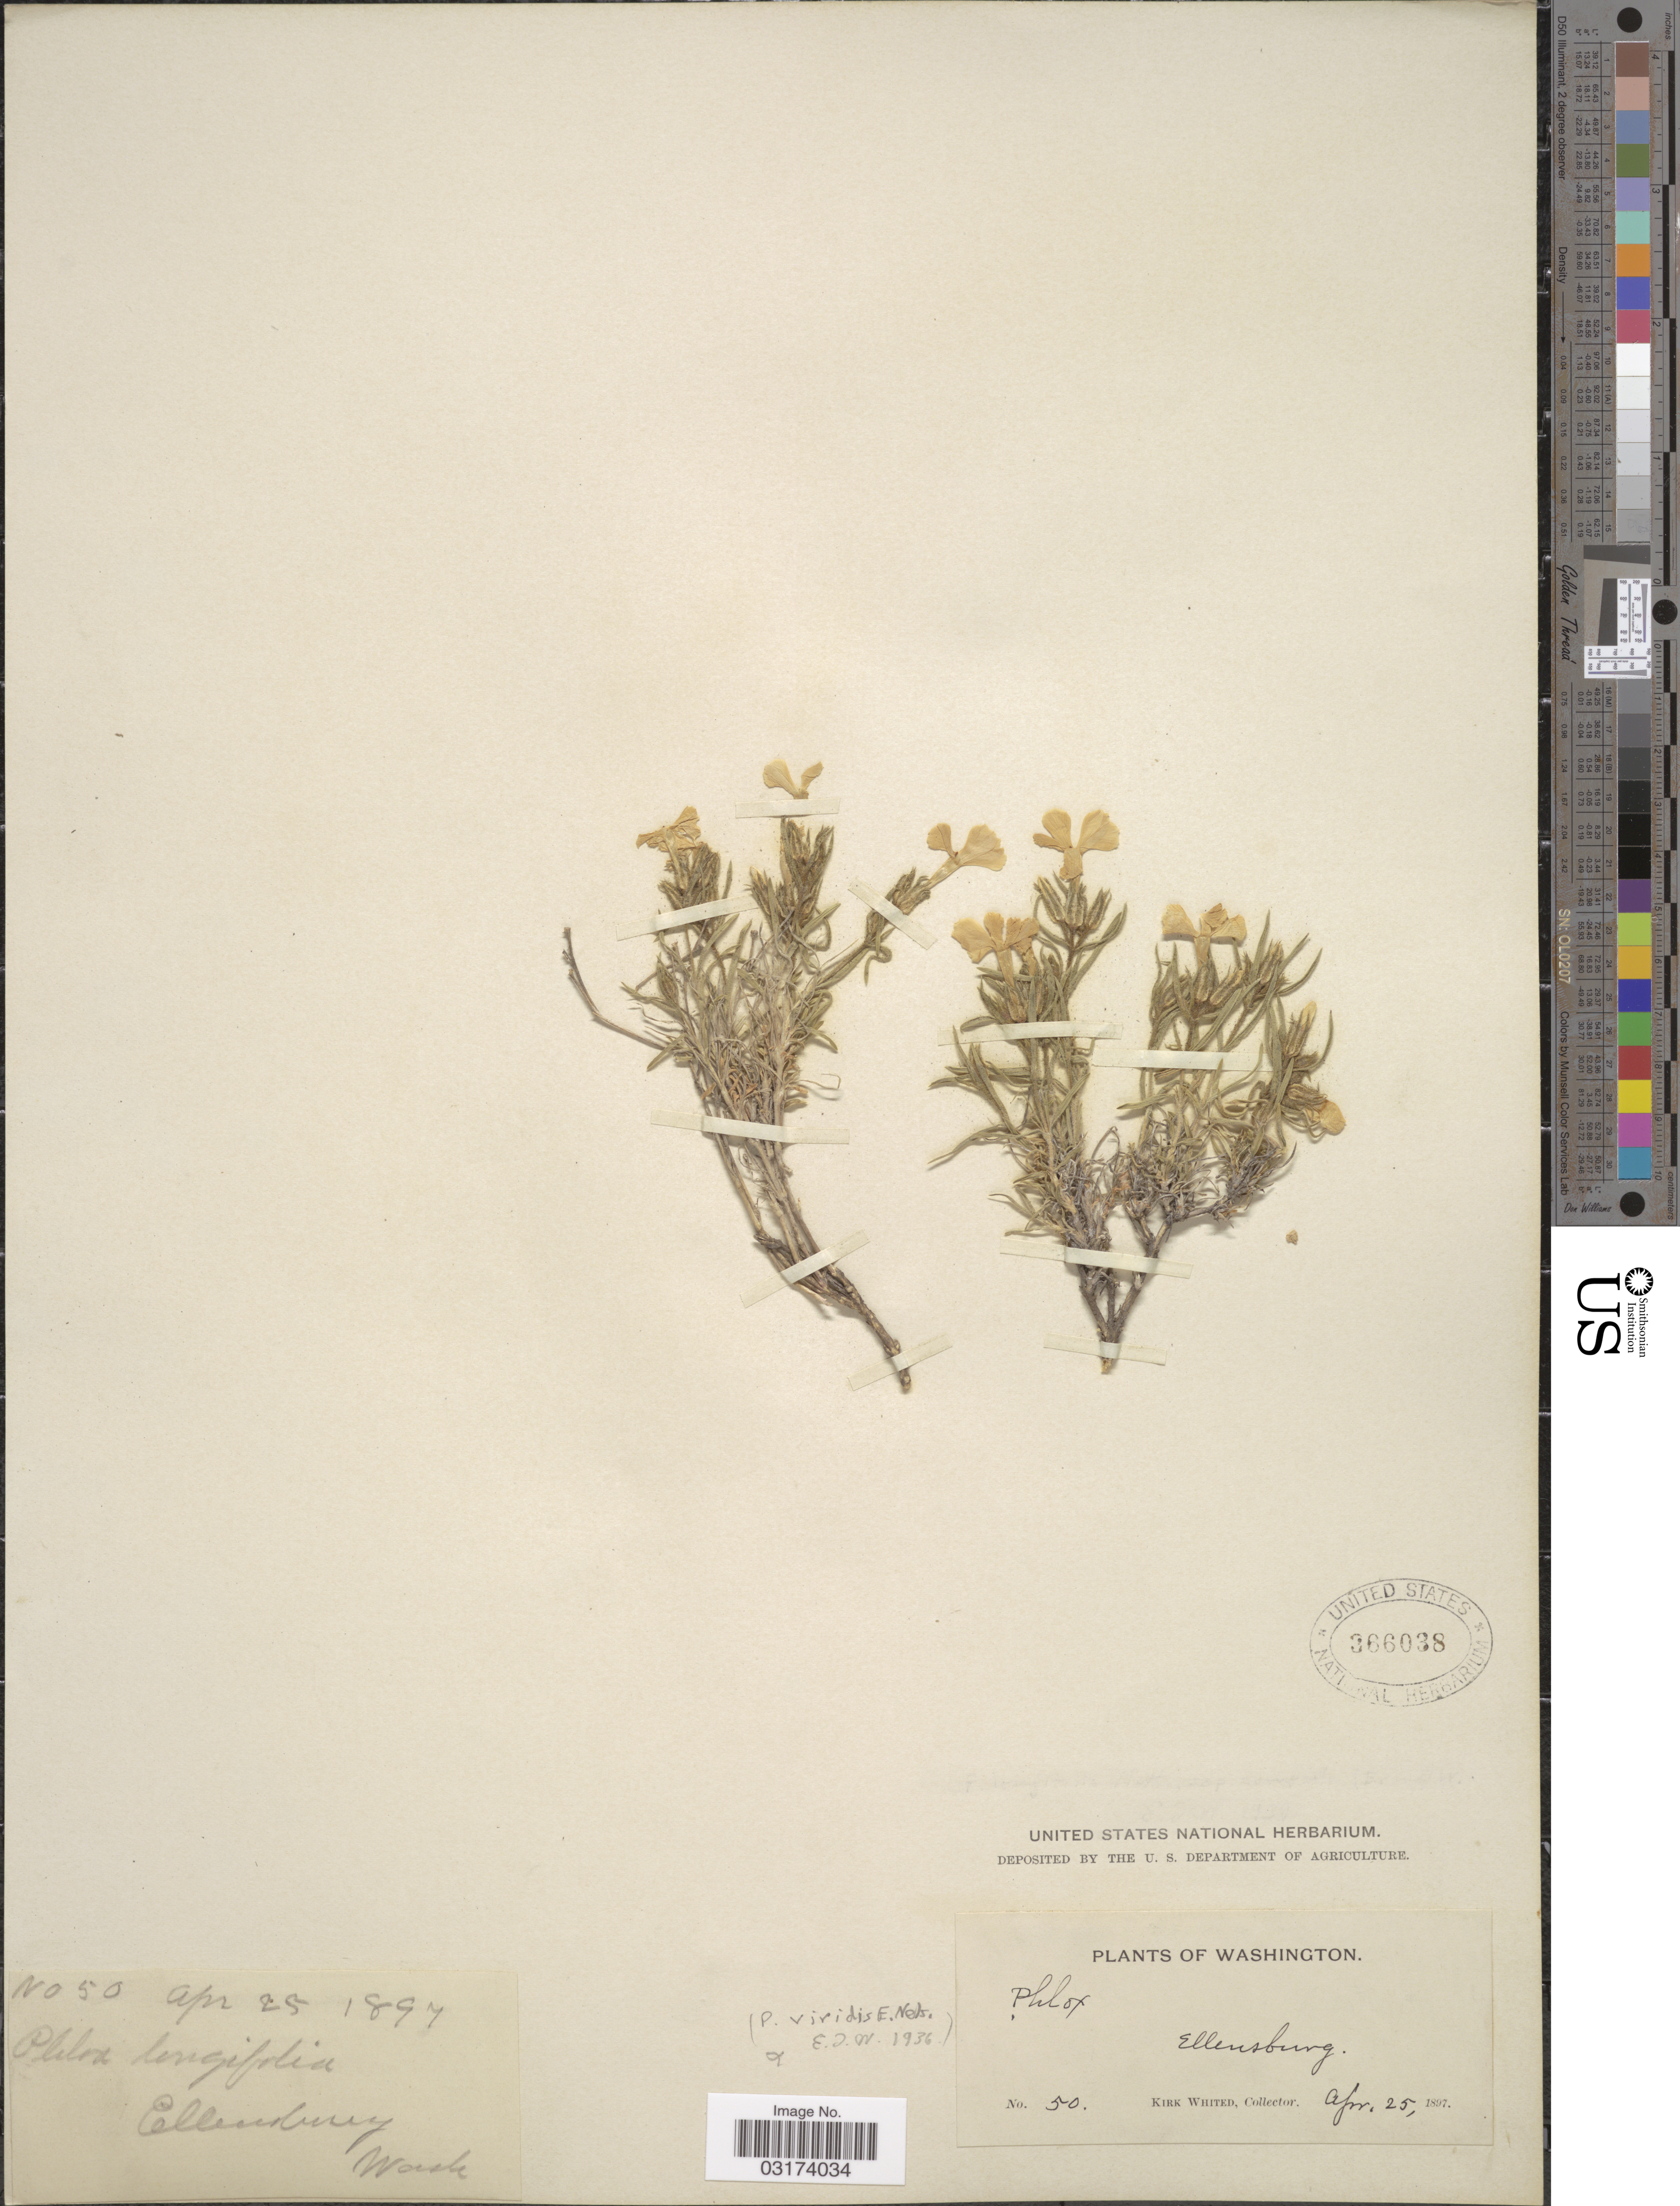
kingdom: Plantae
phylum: Tracheophyta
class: Magnoliopsida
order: Ericales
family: Polemoniaceae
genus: Phlox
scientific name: Phlox viridis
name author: E.E. Nelson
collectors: K. Whited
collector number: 50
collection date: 1897-04-25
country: United States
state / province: Washington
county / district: Kittitas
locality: Ellensburg.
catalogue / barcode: US 366038